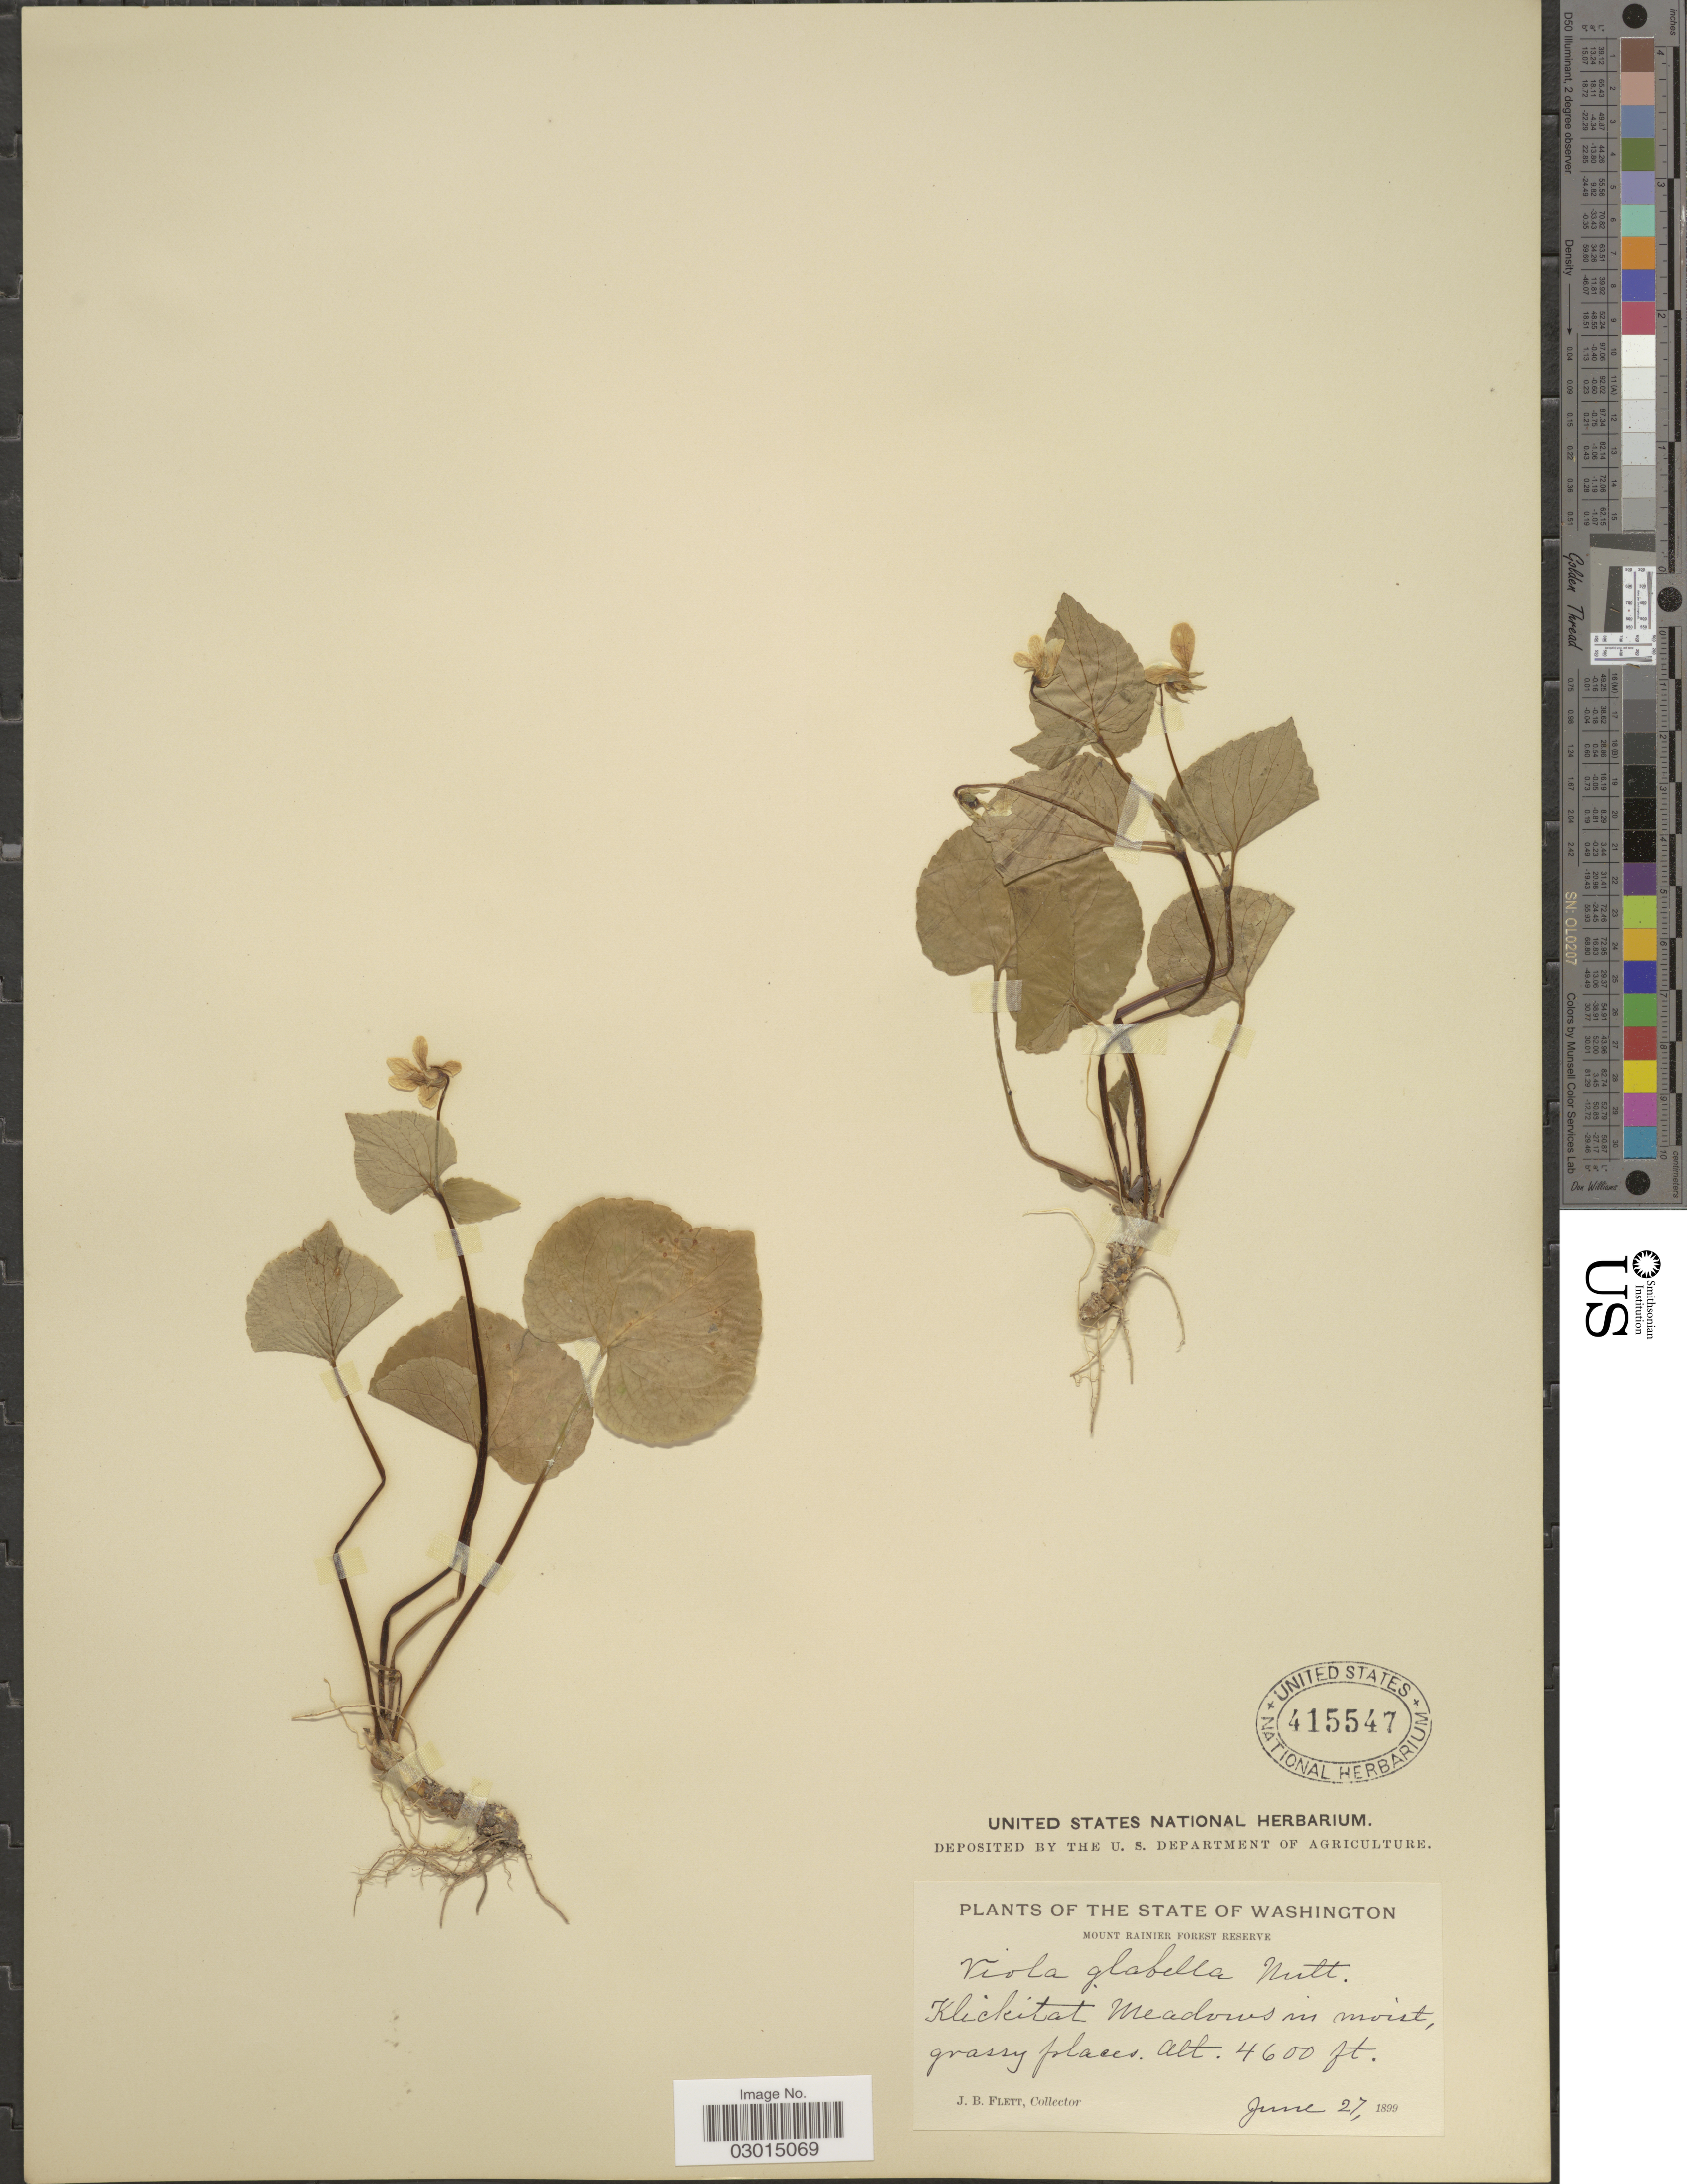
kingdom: Plantae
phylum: Tracheophyta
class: Magnoliopsida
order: Malpighiales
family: Violaceae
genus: Viola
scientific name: Viola glabella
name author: Nutt.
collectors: J. Flett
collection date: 1899-06-27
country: United States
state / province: Washington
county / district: Klickitat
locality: Mount Rainier Forest Reserve. Klickitat Meadows in moist, grassy places.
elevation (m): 1402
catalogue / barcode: US 415547